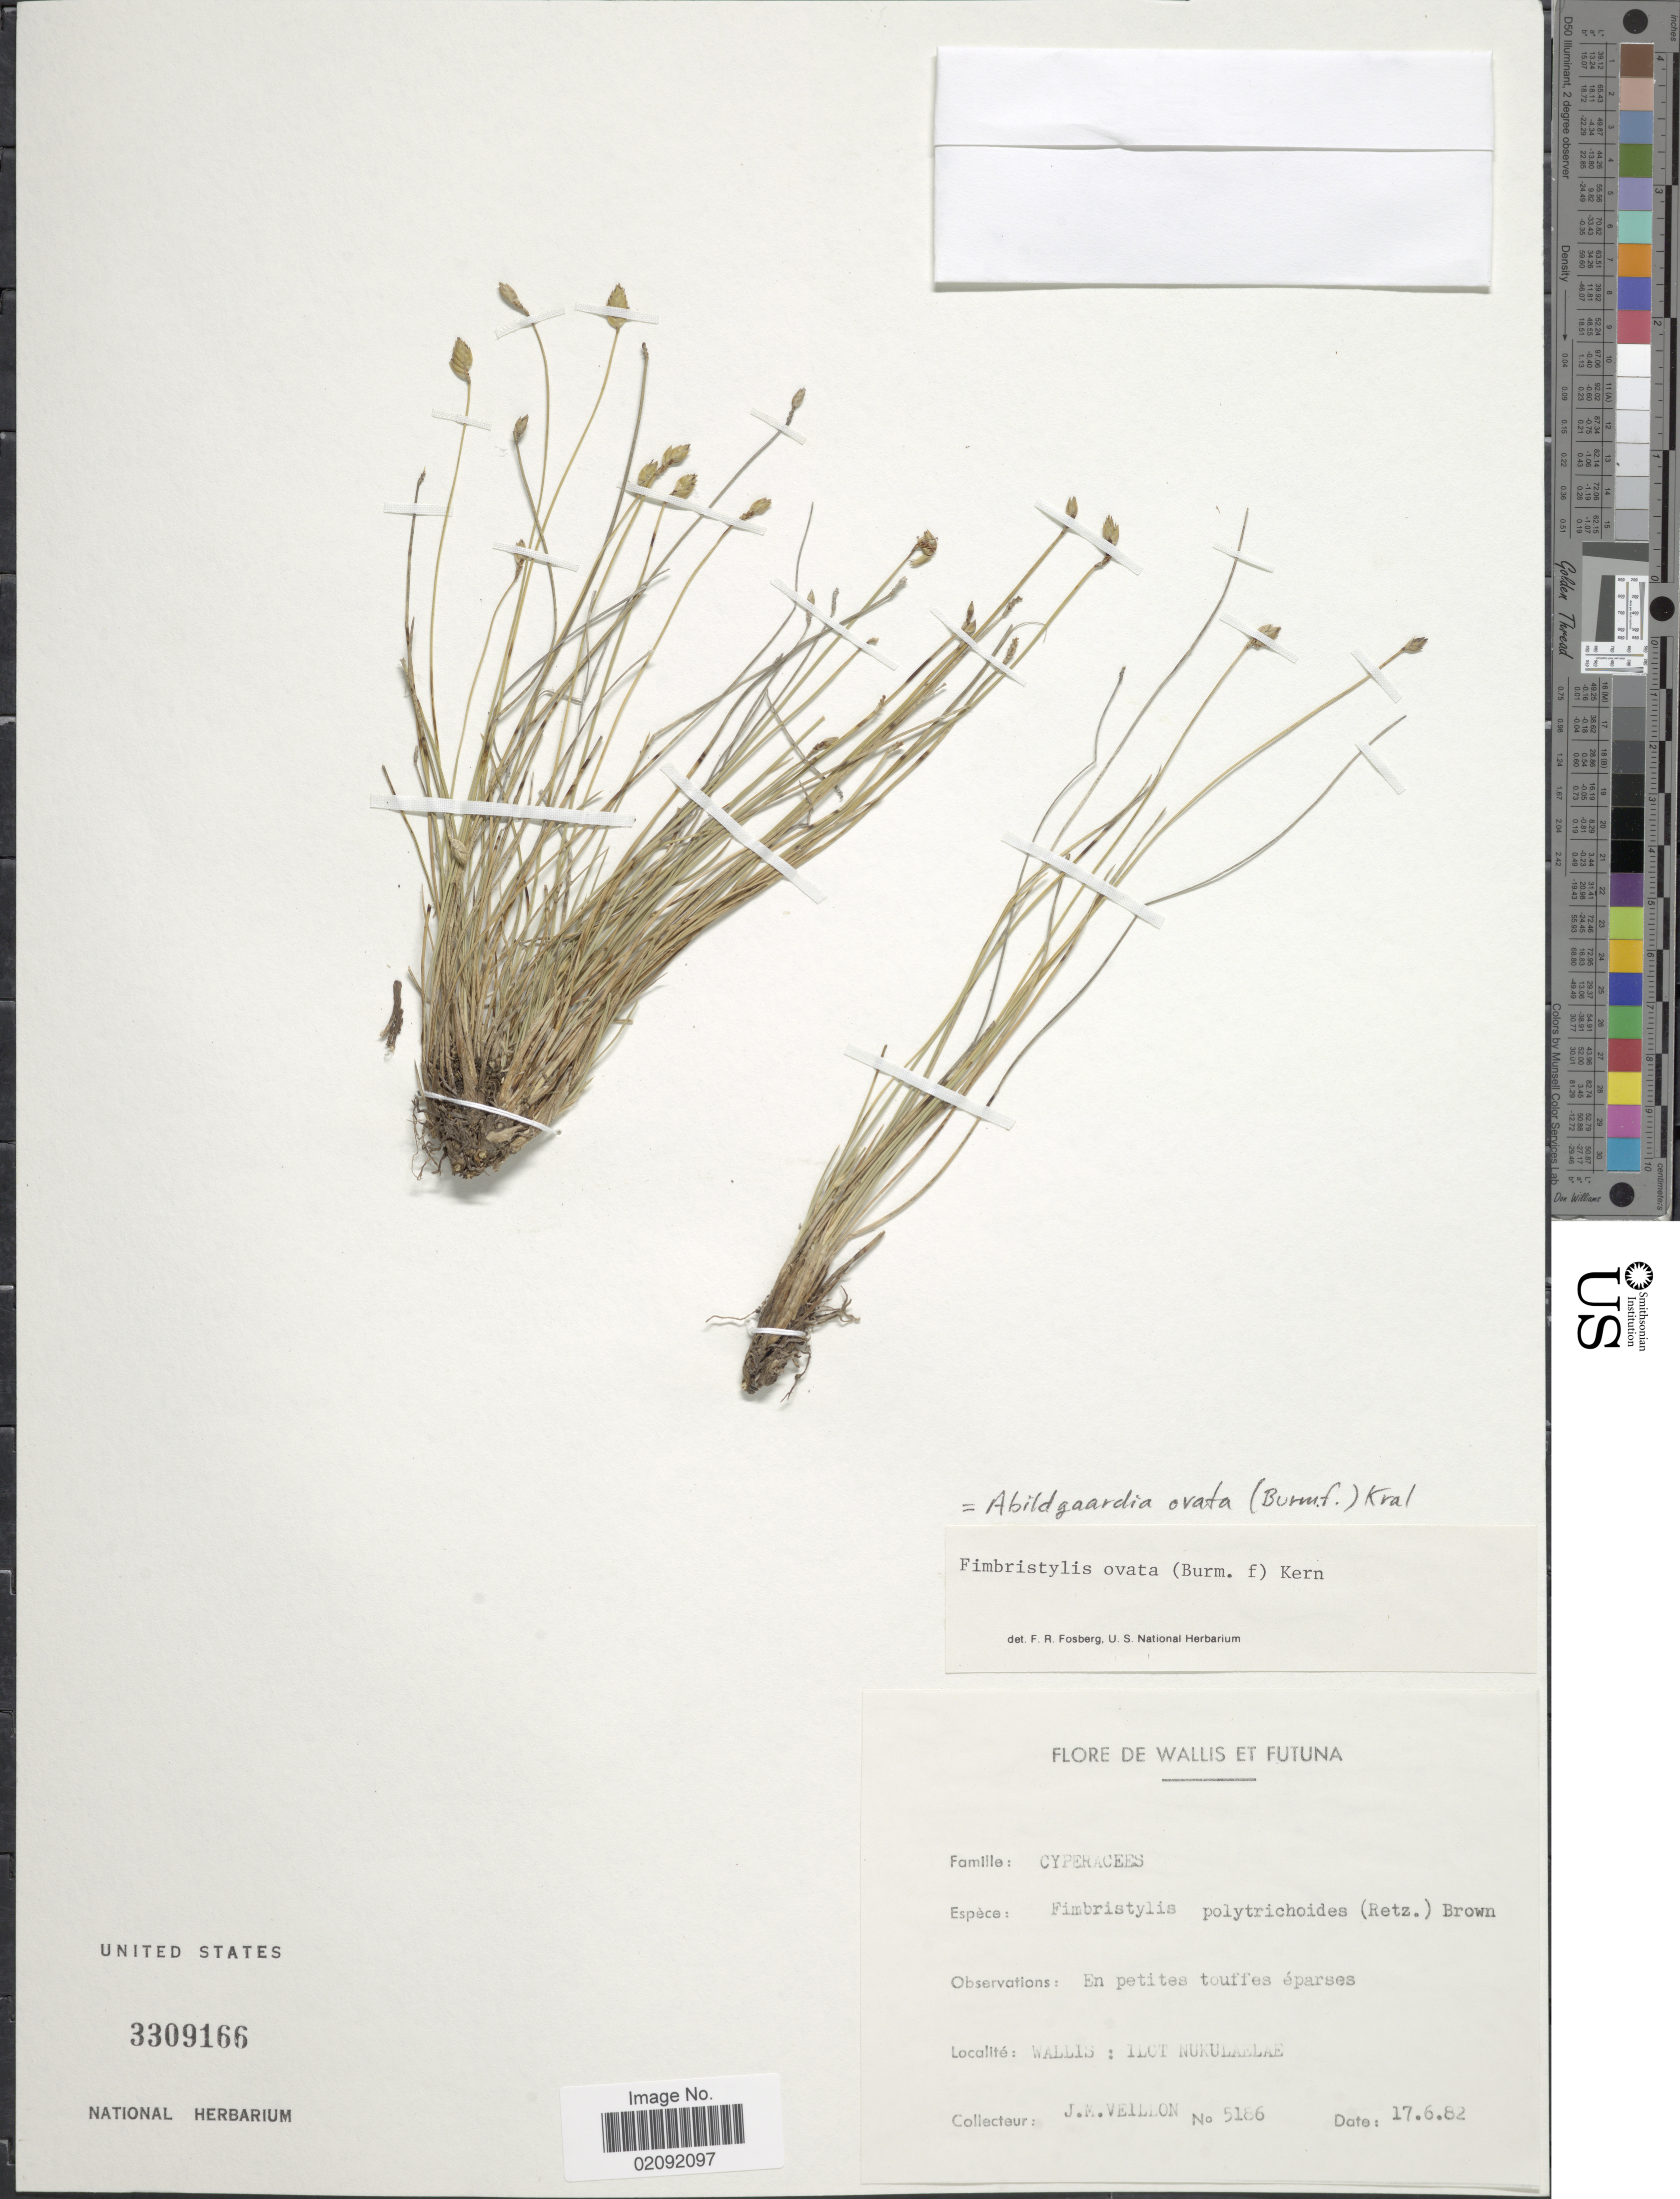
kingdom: Plantae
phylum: Tracheophyta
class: Liliopsida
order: Poales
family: Cyperaceae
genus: Abildgaardia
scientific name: Abildgaardia ovata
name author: (Burm. f.) Kral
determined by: Strong, Mark T., (BOT), Smithsonian Institution - National Museum of Natural History (UNITED STATES)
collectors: J. Veillon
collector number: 5186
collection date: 1982-06-17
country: Wallis and Futuna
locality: Wallis: Ilot Nukulaelae.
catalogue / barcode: US 3309166